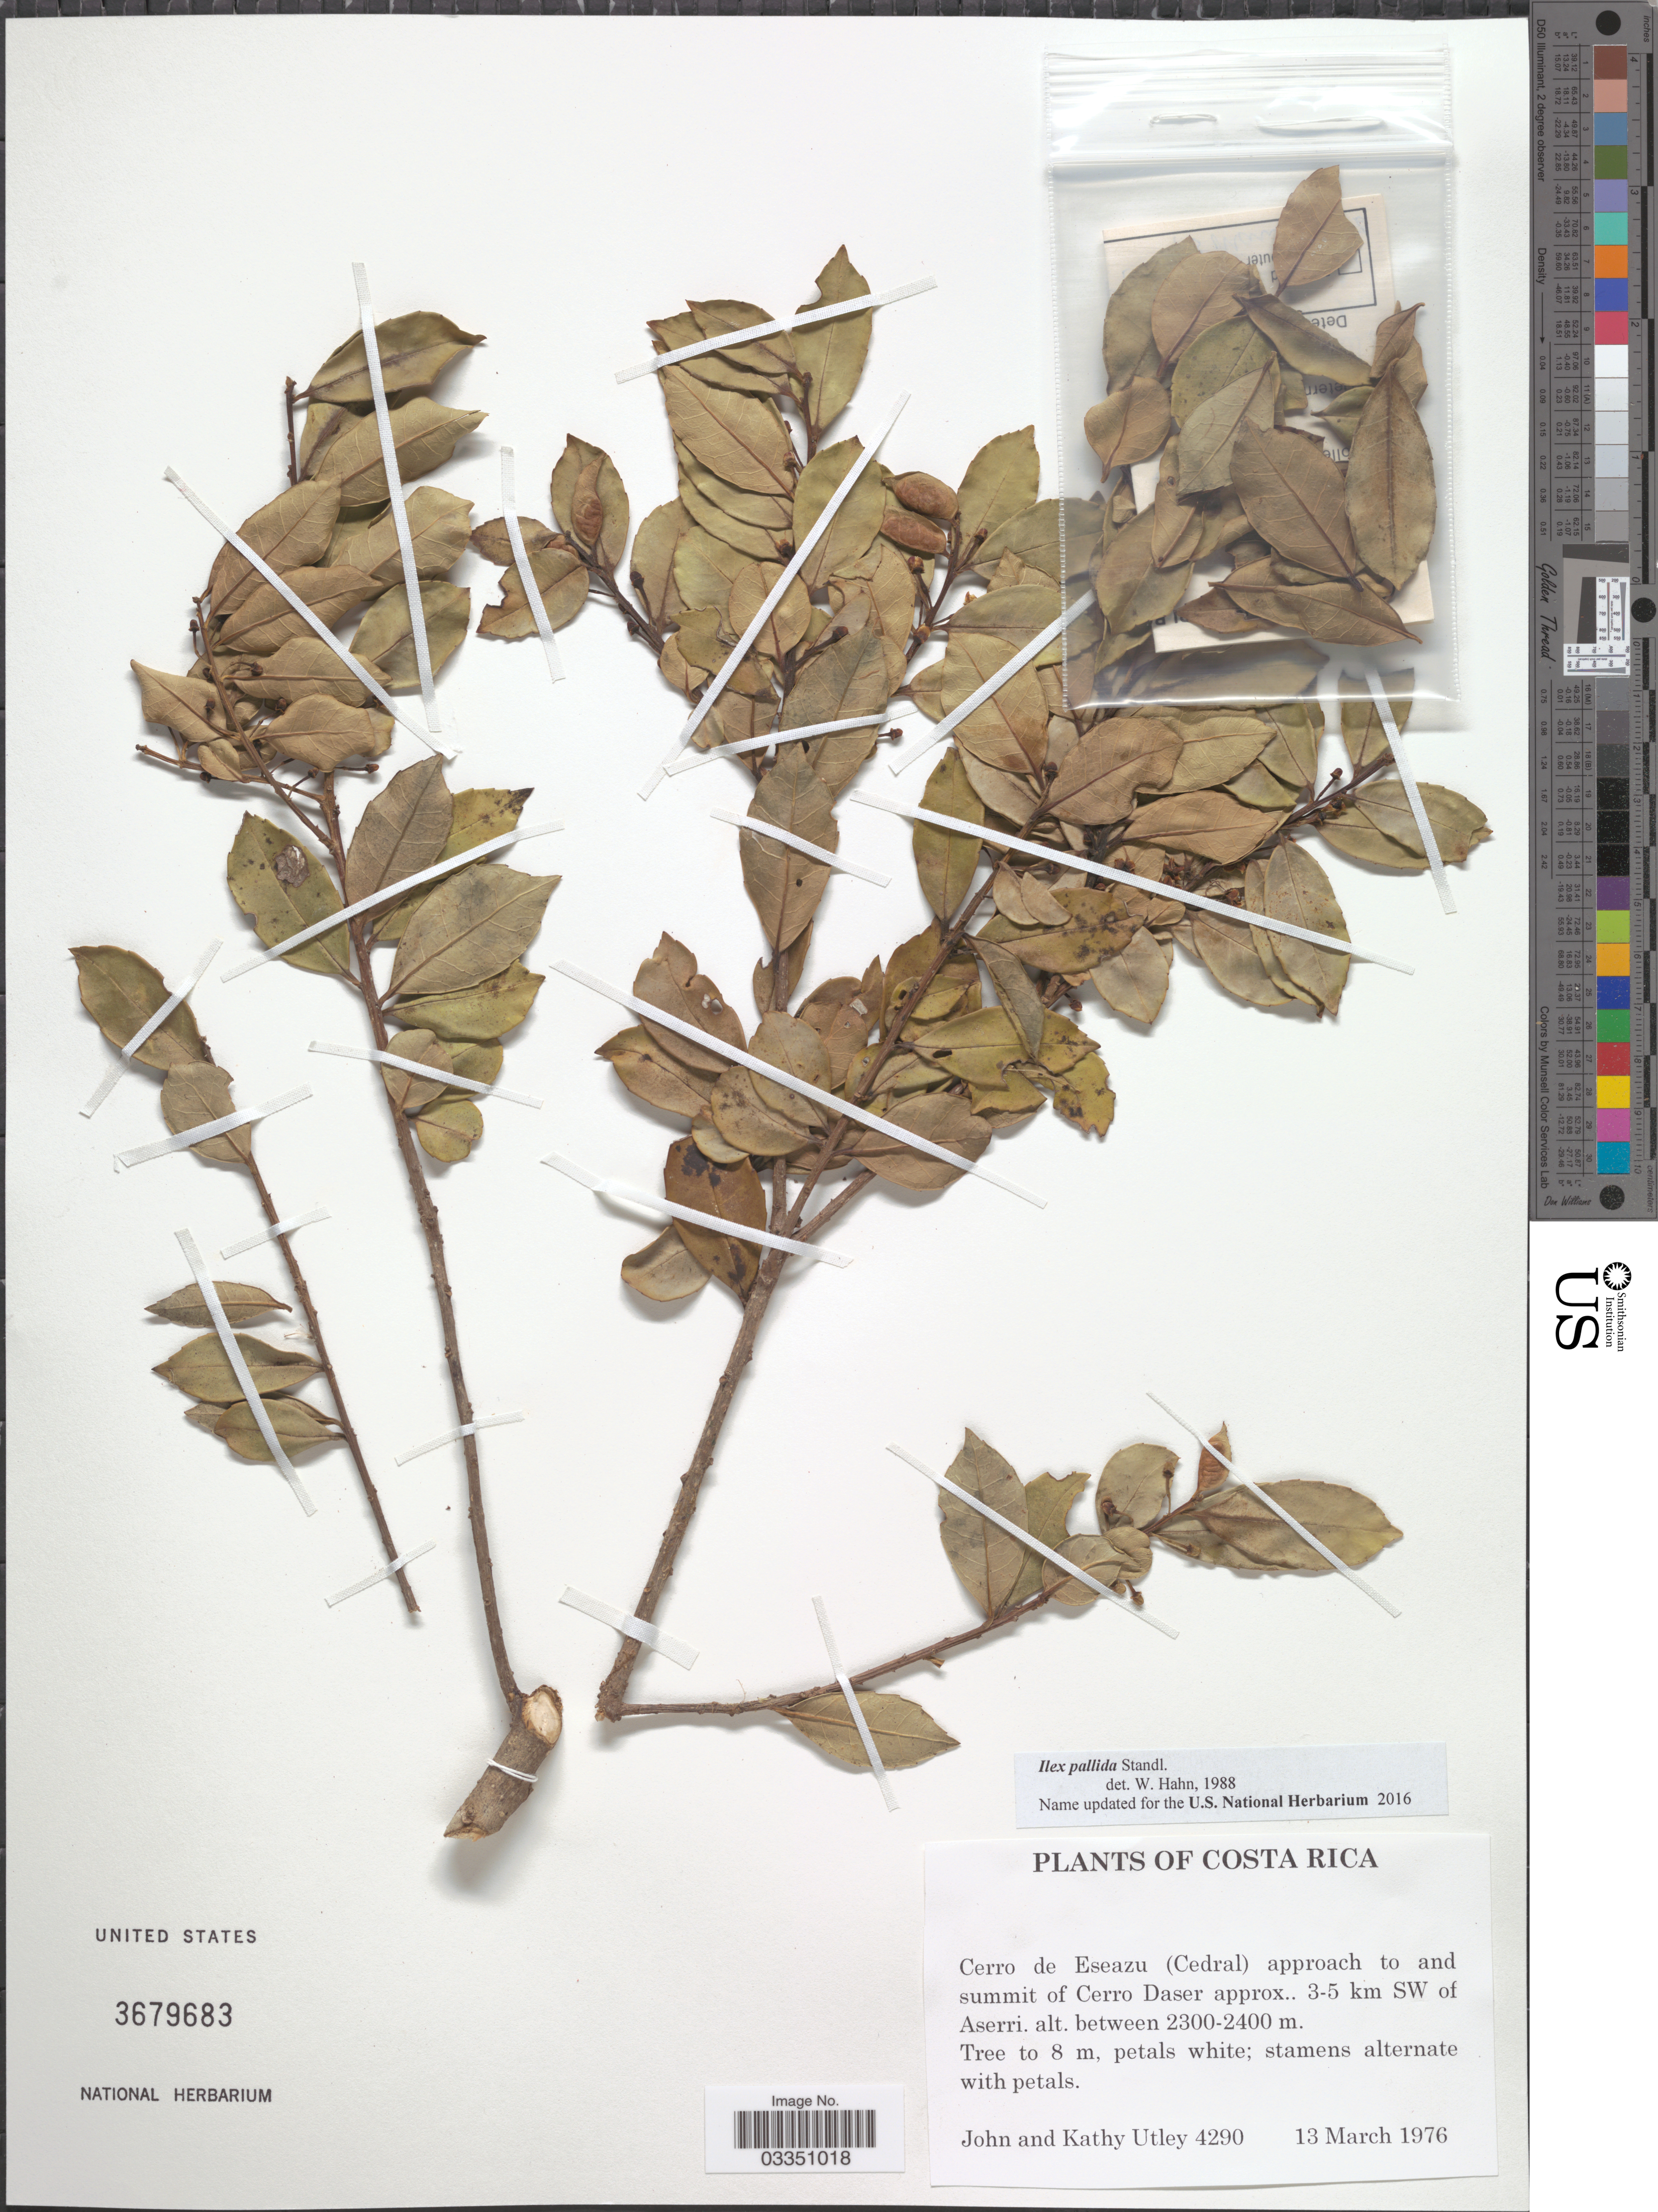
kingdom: Plantae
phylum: Tracheophyta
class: Magnoliopsida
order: Aquifoliales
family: Aquifoliaceae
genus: Ilex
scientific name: Ilex pallida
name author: Standl.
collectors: J. F. Utley & K. Burt-Utley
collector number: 4290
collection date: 1976-03-13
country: Costa Rica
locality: Cerro de Eseazu (Cedral) approach to and summit of Cerro Daser approx.. 3-5 km SW of Aserri.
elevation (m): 2300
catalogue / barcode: US 3679683